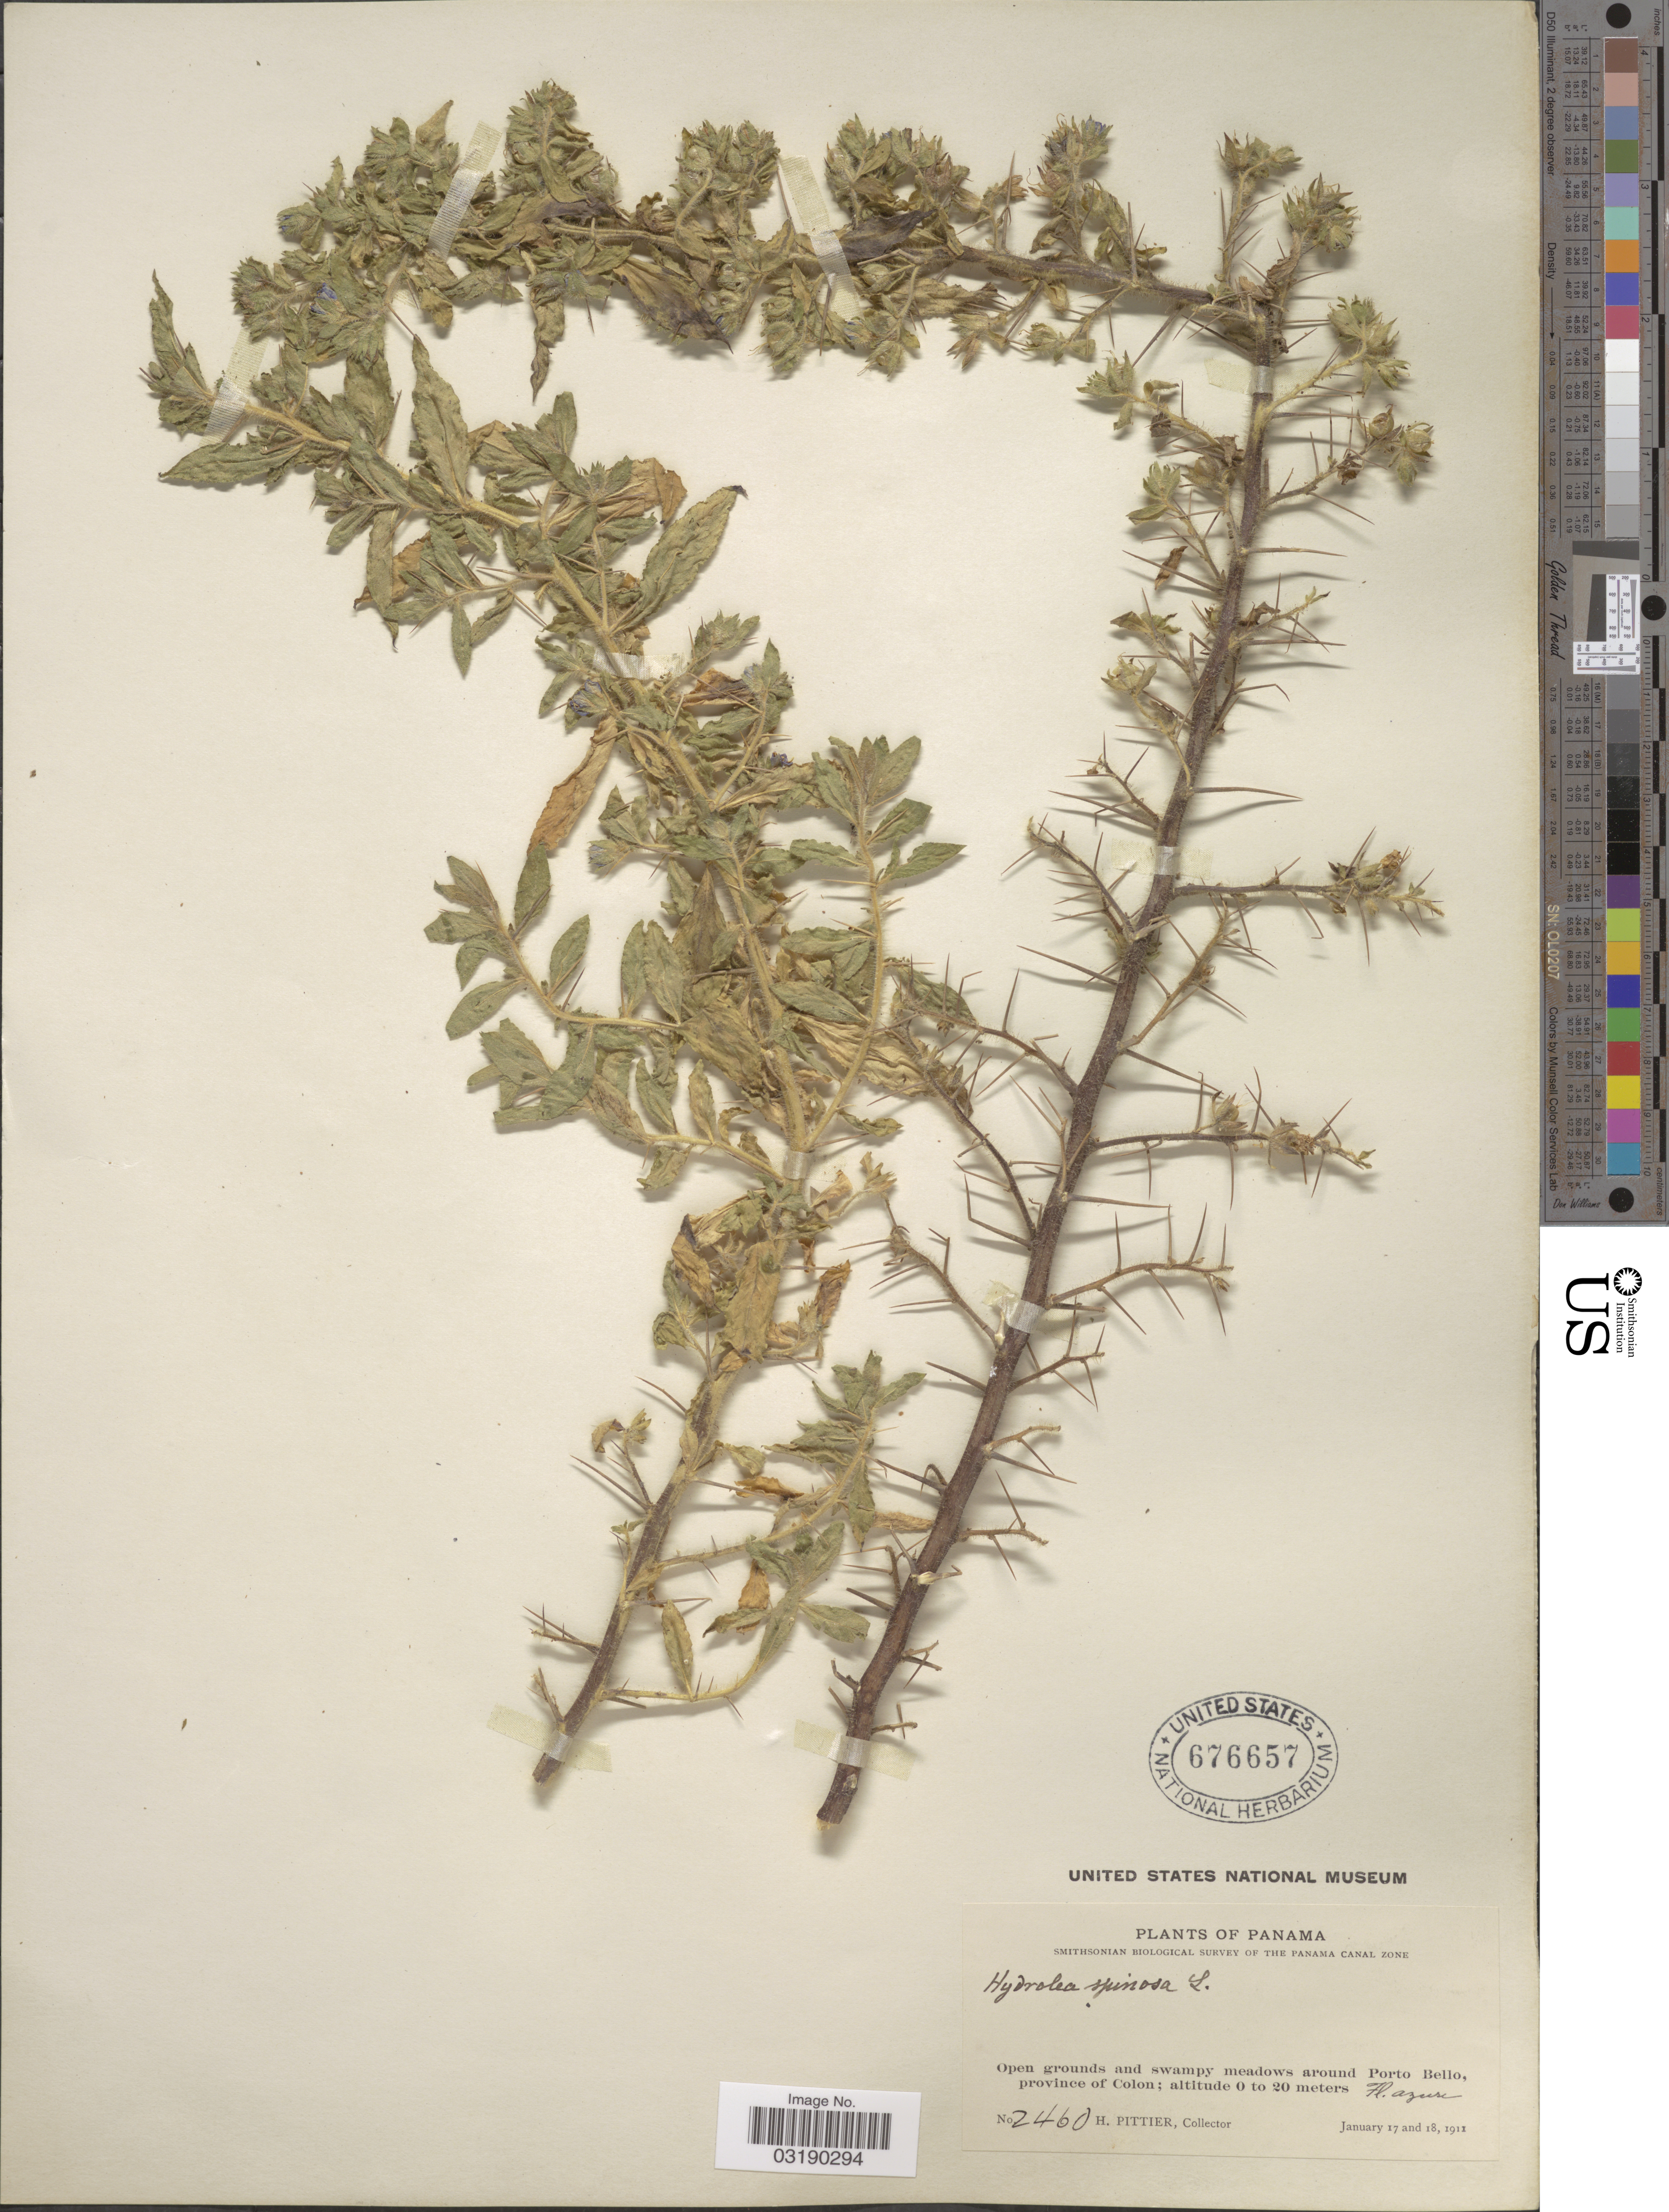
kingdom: Plantae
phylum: Tracheophyta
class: Magnoliopsida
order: Solanales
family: Hydroleaceae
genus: Hydrolea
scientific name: Hydrolea spinosa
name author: L.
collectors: H. F. Pittier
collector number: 2460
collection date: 1911-01-17/1911-01-18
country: Panama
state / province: Colón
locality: Open grounds and swampy meadows around Porto Bello, province of Colon.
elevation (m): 0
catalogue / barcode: US 676657